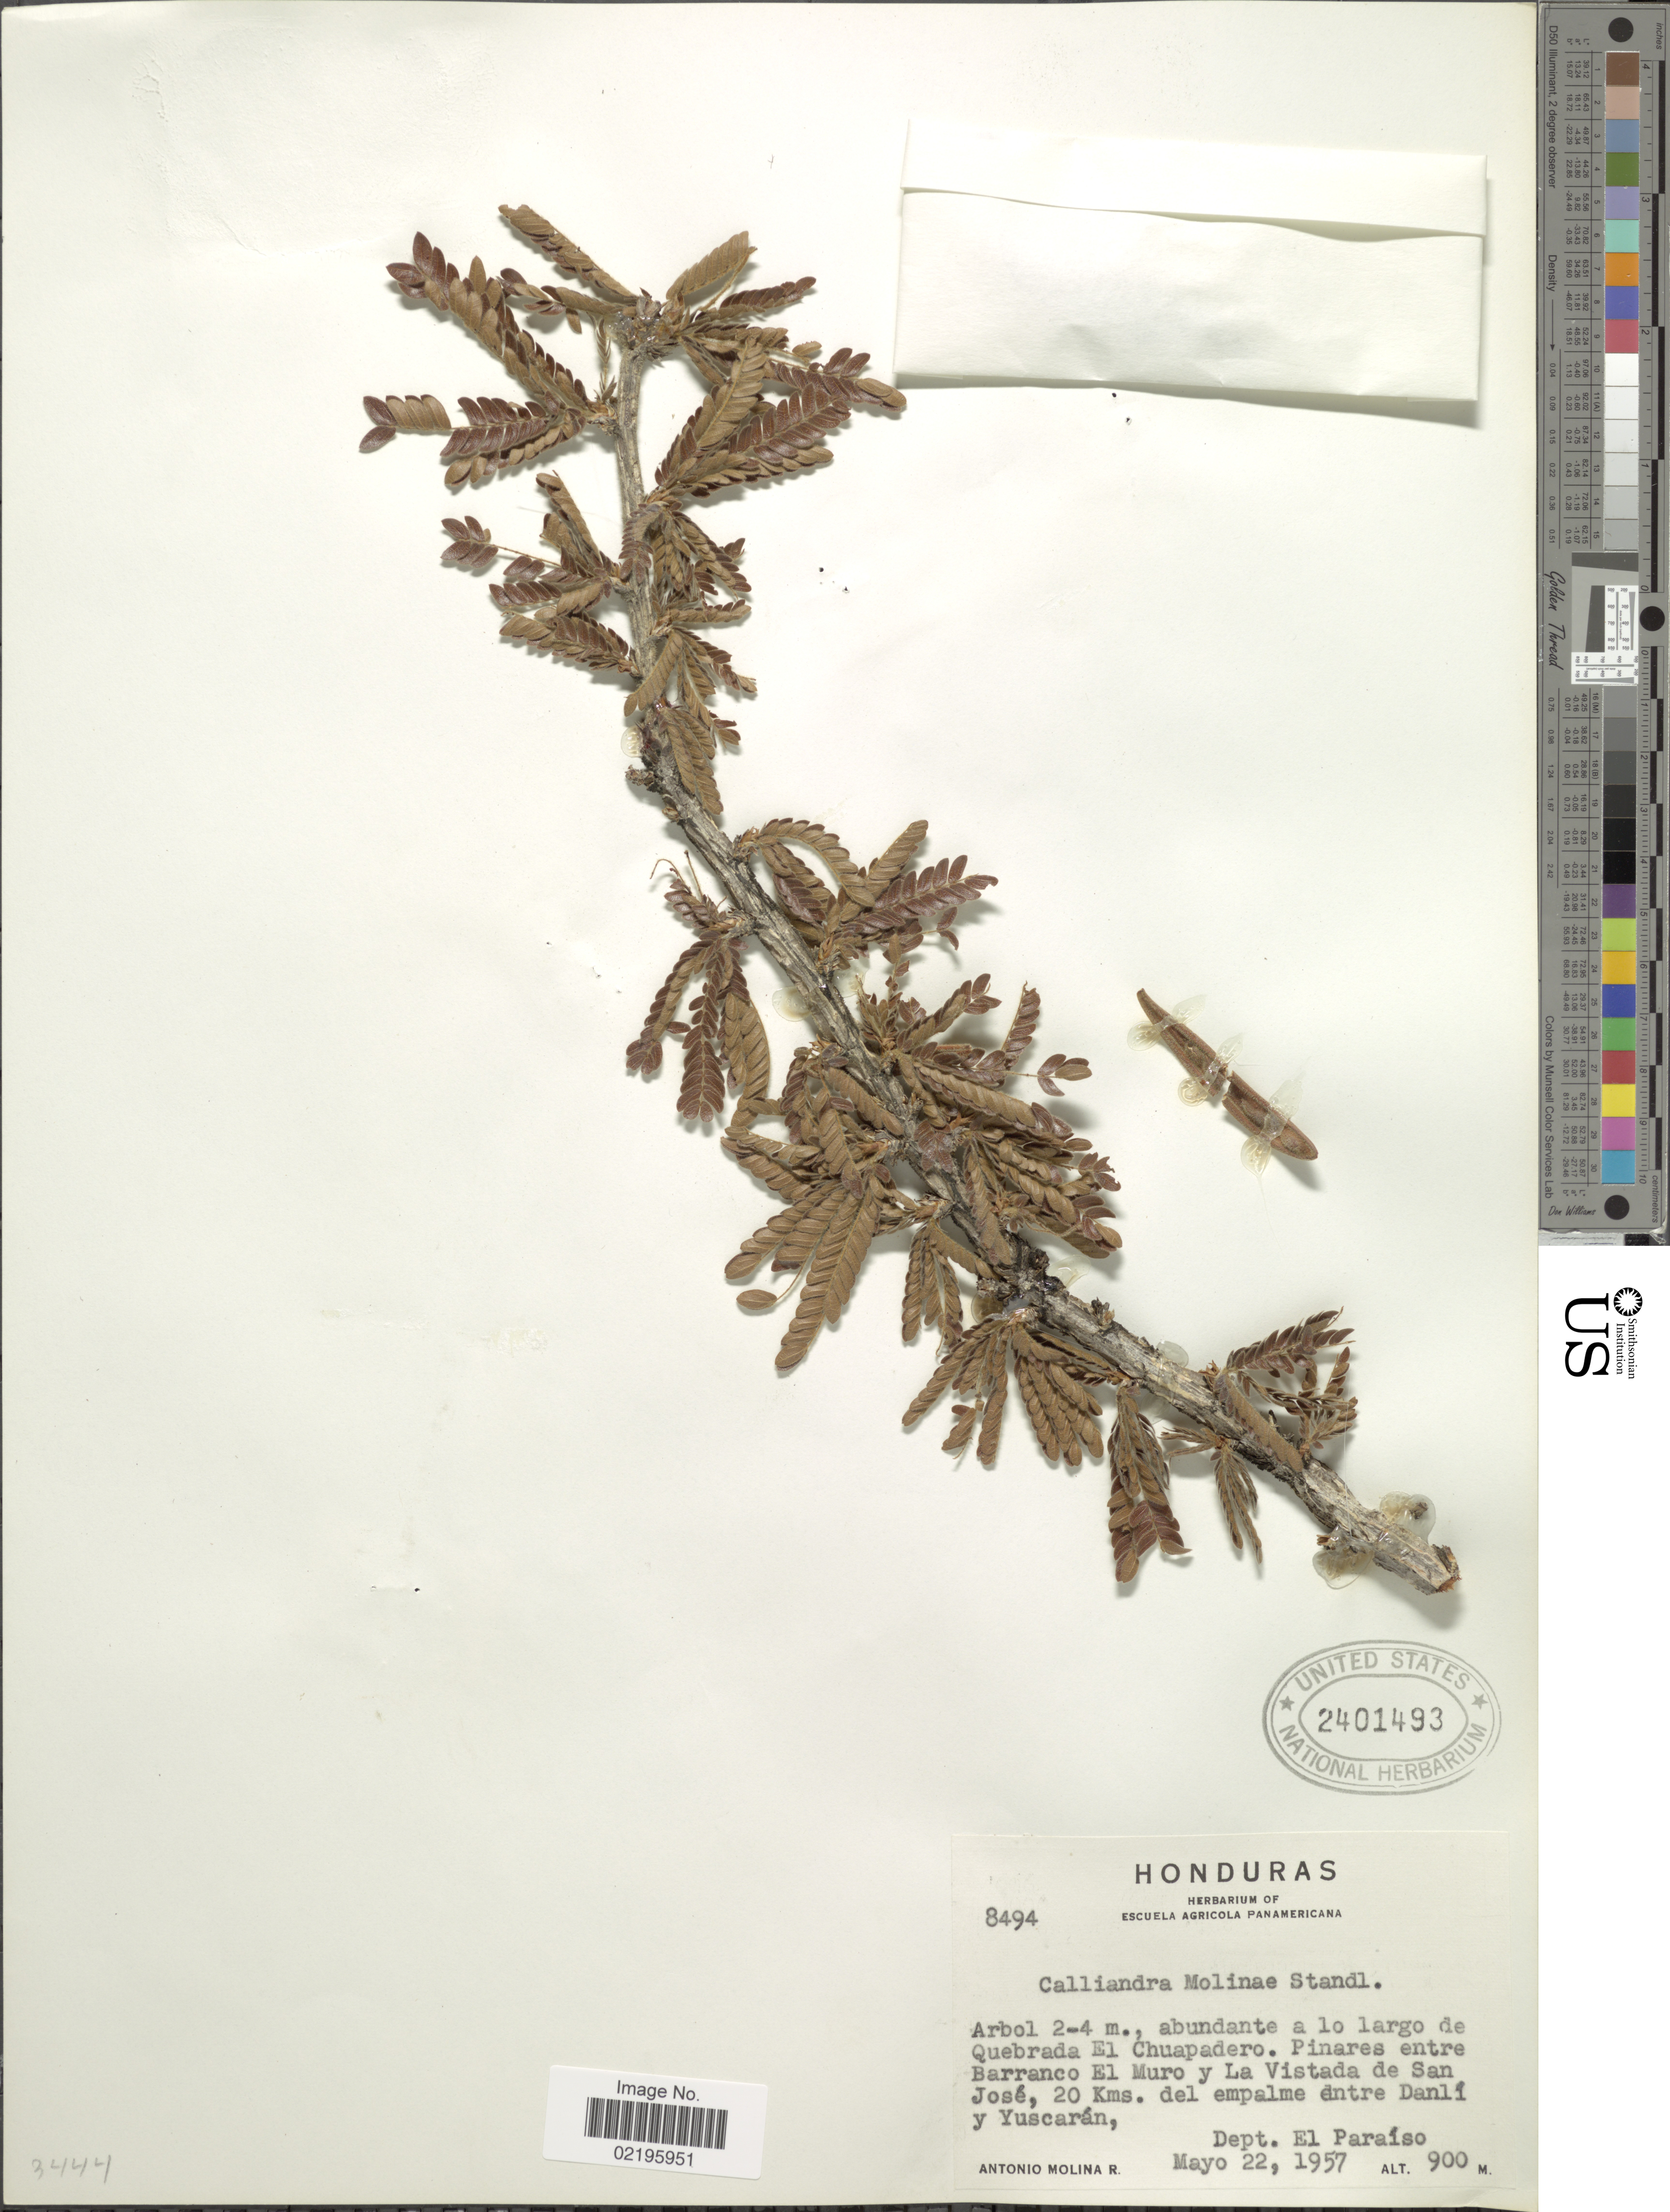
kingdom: Plantae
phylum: Tracheophyta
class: Magnoliopsida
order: Fabales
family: Fabaceae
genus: Calliandra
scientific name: Calliandra molinae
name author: Standl. & Steyerm.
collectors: A. Molina R.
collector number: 8494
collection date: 1957-05-22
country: Honduras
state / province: El Paraíso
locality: Abundante a lo largo de Quebrada El Chuapadero. Pinares entre Barranco El Muroy La Vistada de San Jose, 20 kms. del empalme entre Danli y Yuscaran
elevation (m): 900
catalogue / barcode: US 2401493